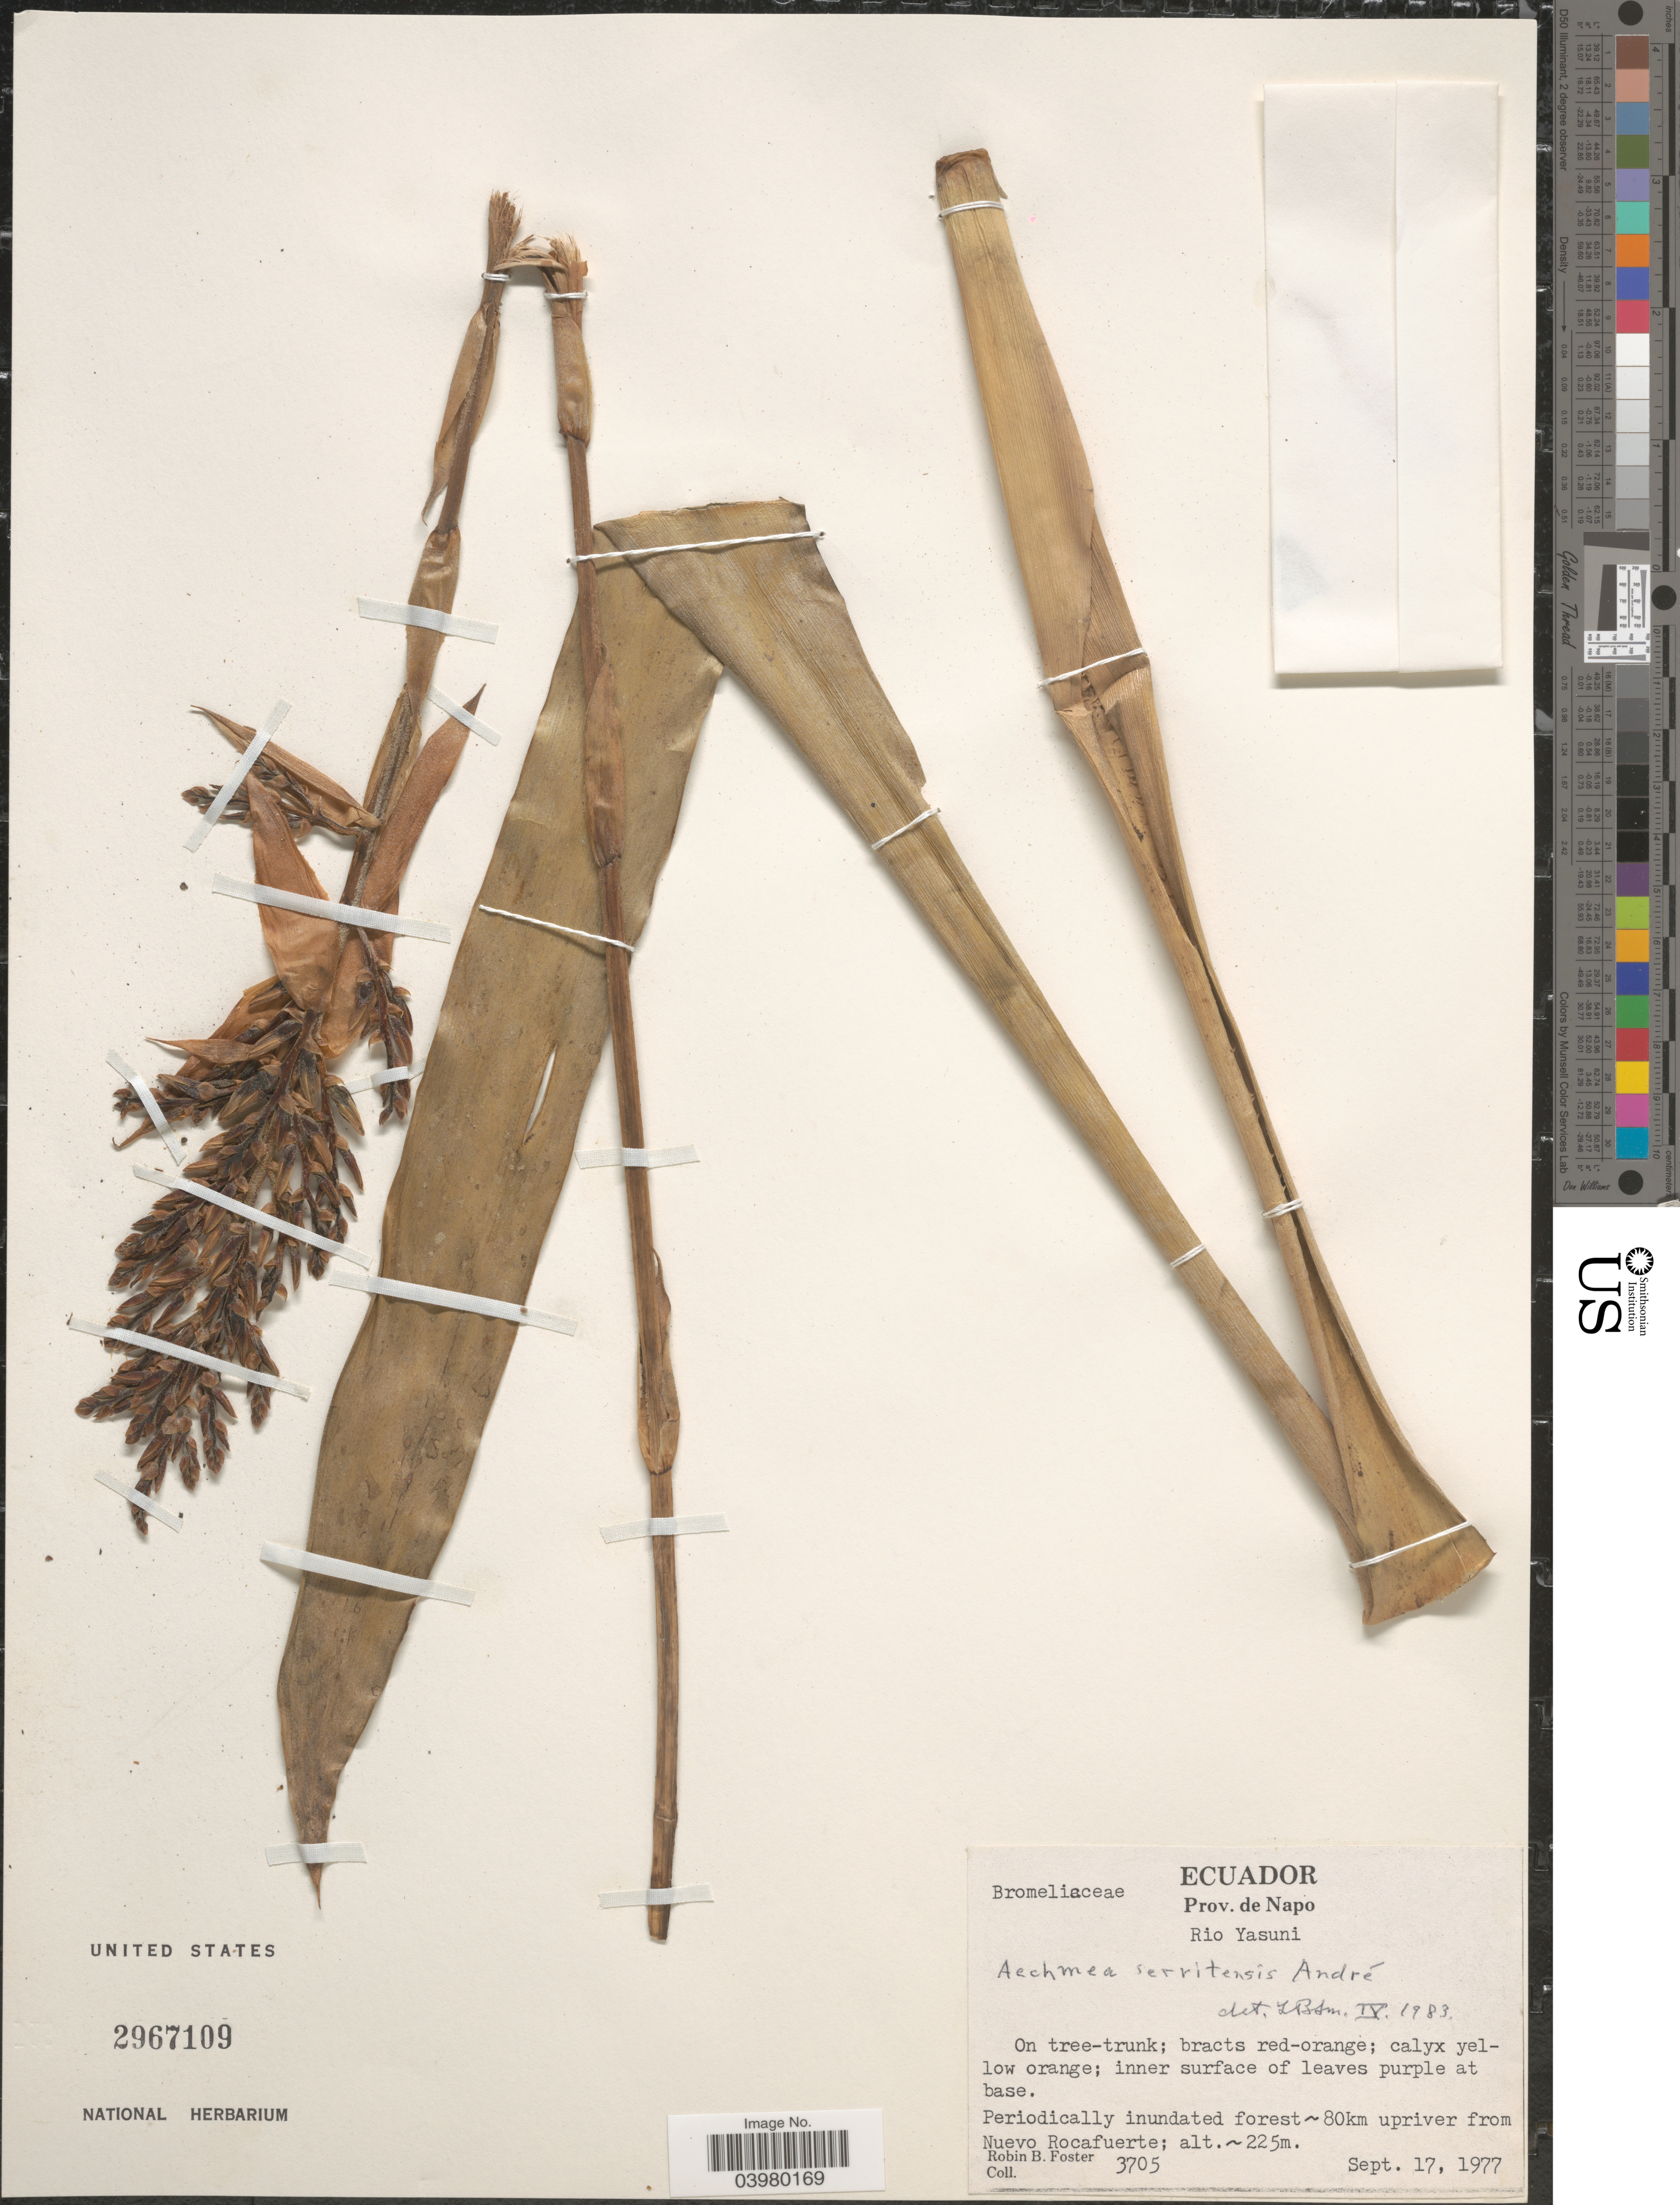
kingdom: Plantae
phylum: Tracheophyta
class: Liliopsida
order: Poales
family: Bromeliaceae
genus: Aechmea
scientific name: Aechmea servitensis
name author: André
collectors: R. B. Foster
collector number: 3705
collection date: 1977-09-17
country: Ecuador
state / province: Napo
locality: Rio Yasuni. Periodically inundated forest 80 km upriver from Nuevo Rocafuerte.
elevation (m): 225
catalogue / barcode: US 2967109